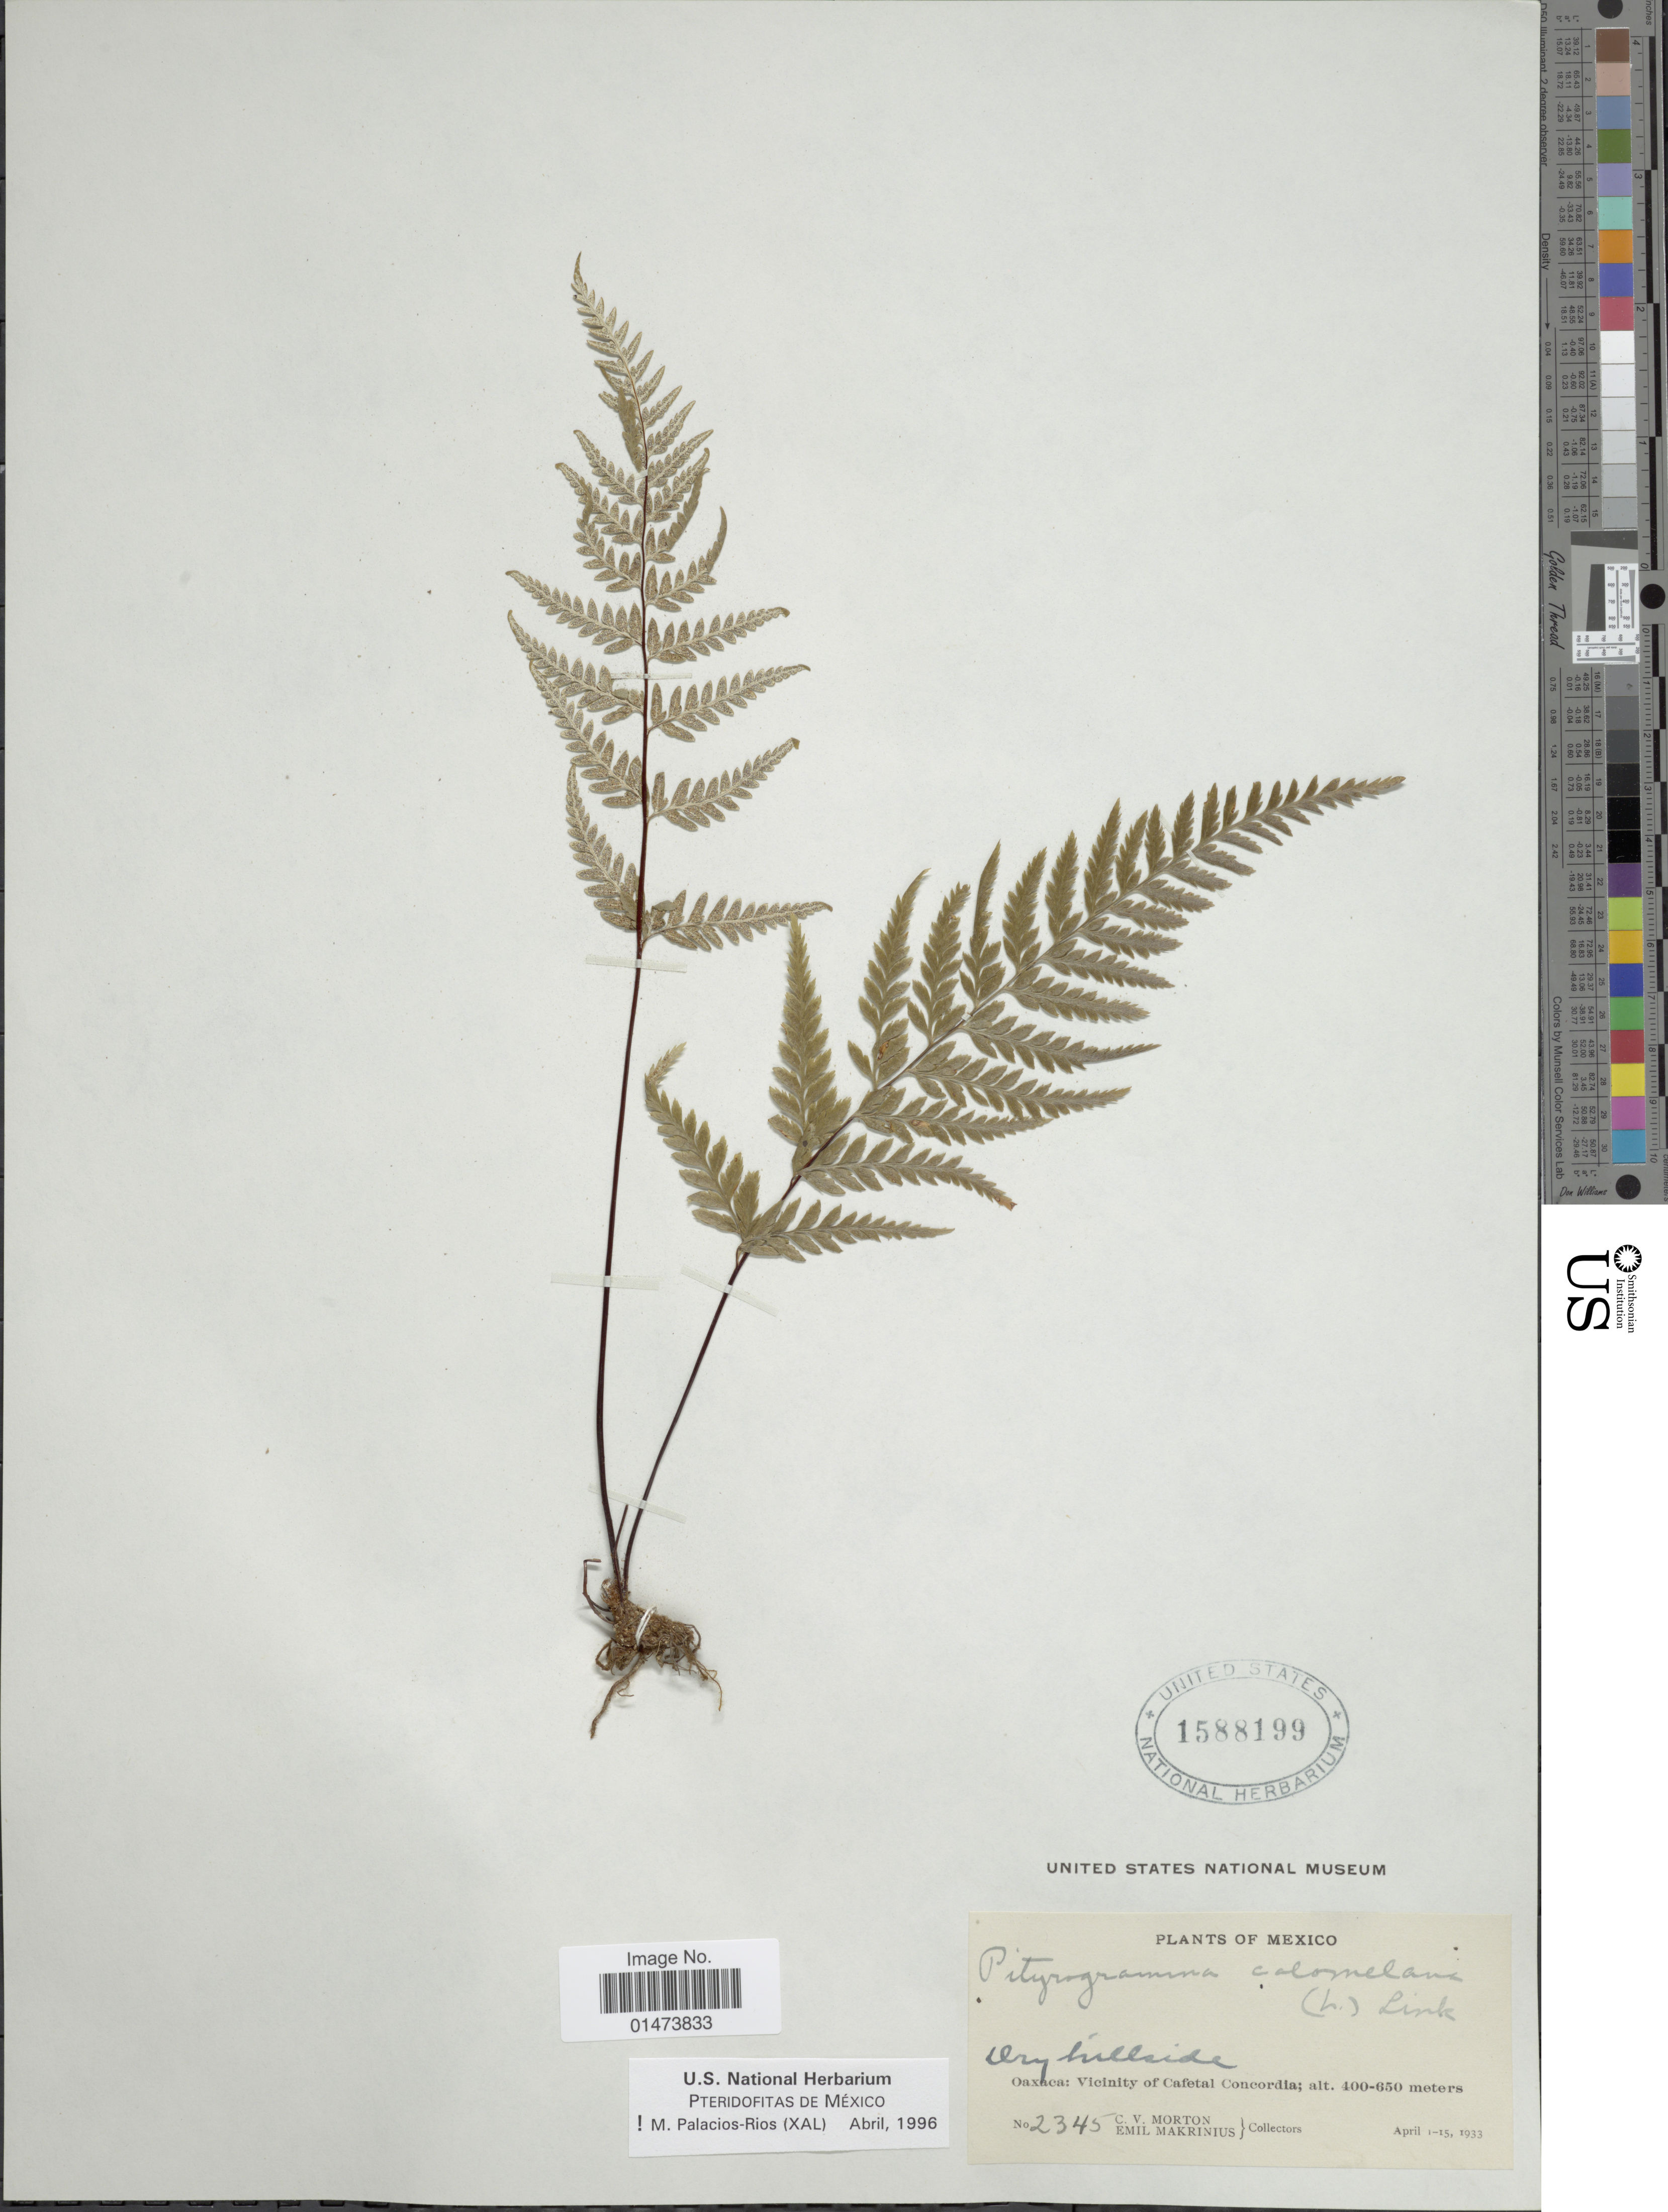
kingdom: Plantae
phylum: Tracheophyta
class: Polypodiopsida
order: Polypodiales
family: Pteridaceae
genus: Pityrogramma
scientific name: Pityrogramma calomelanos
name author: (L.) Link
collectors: C. V. Morton & E. Makrinius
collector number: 2345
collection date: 1933-04-01/1933-04-15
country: Mexico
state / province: Oaxaca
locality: Vicinity of Cafetal Concordia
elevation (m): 400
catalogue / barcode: US 1588199